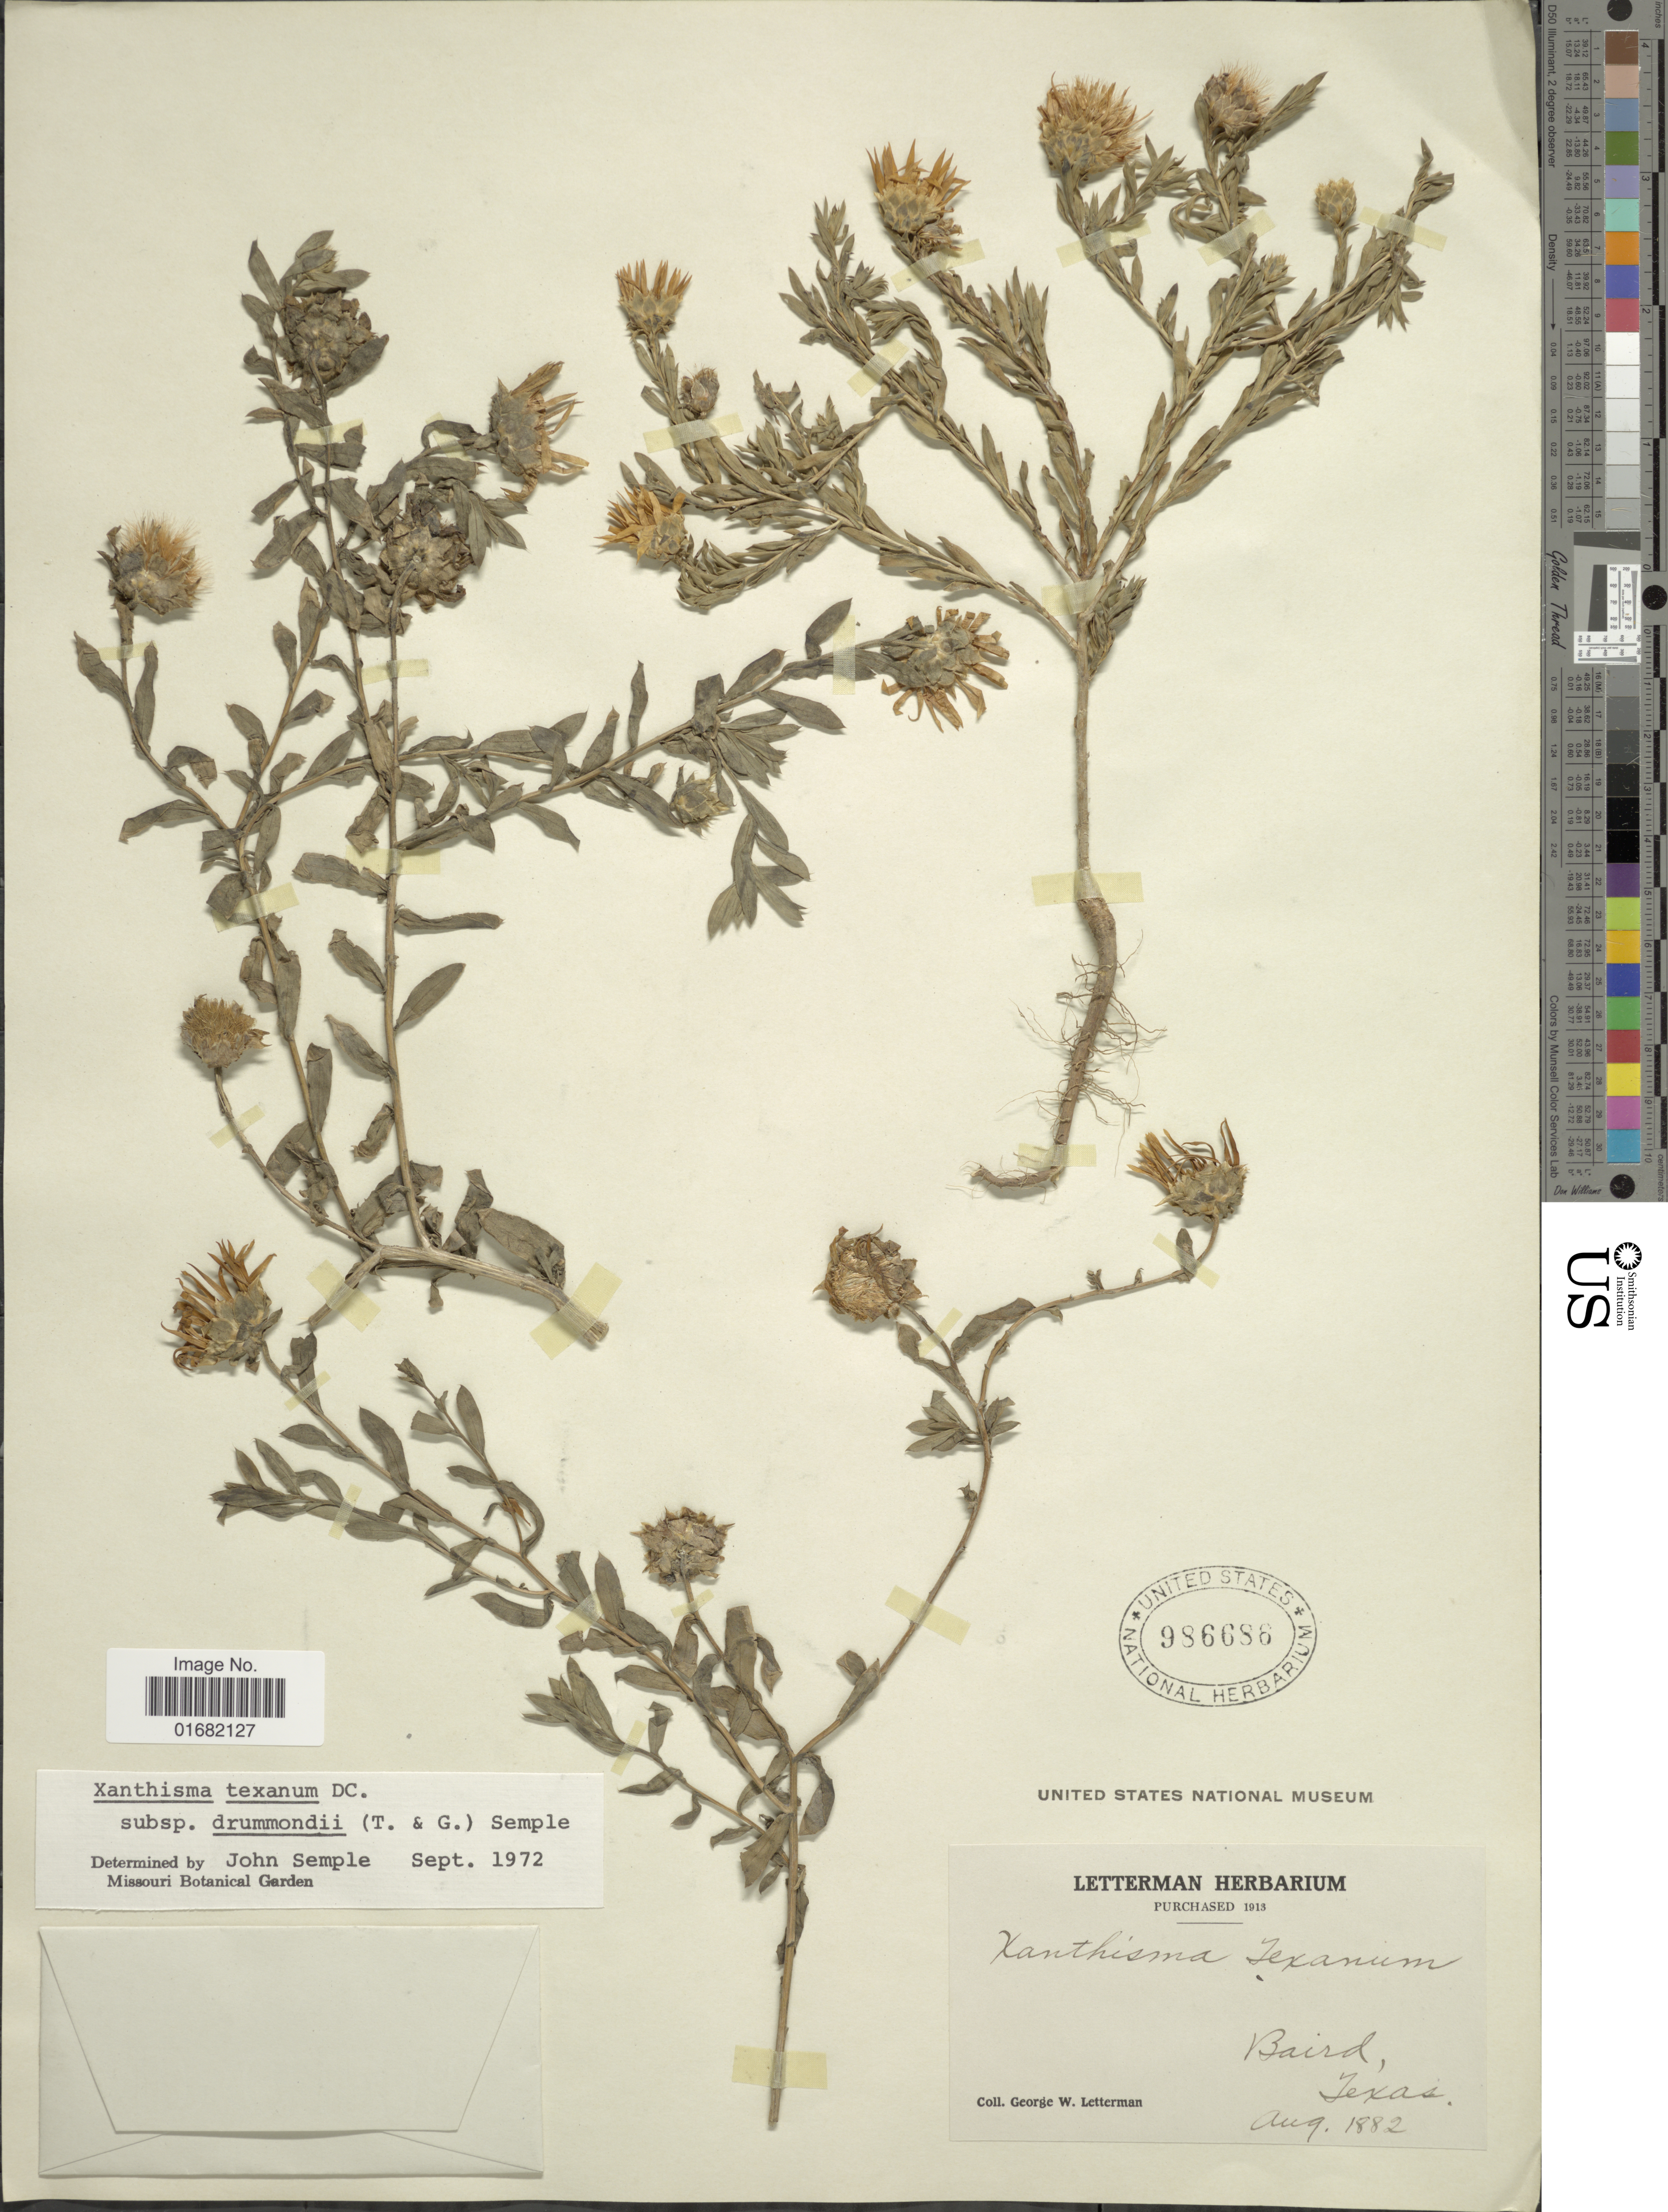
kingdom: Plantae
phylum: Tracheophyta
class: Magnoliopsida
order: Asterales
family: Asteraceae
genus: Xanthisma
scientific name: Xanthisma texanum subsp. drummondii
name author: (Torr. & A. Gray) Semple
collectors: G. W. Letterman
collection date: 1882-08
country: United States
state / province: Texas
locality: Baird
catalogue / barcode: US 986686